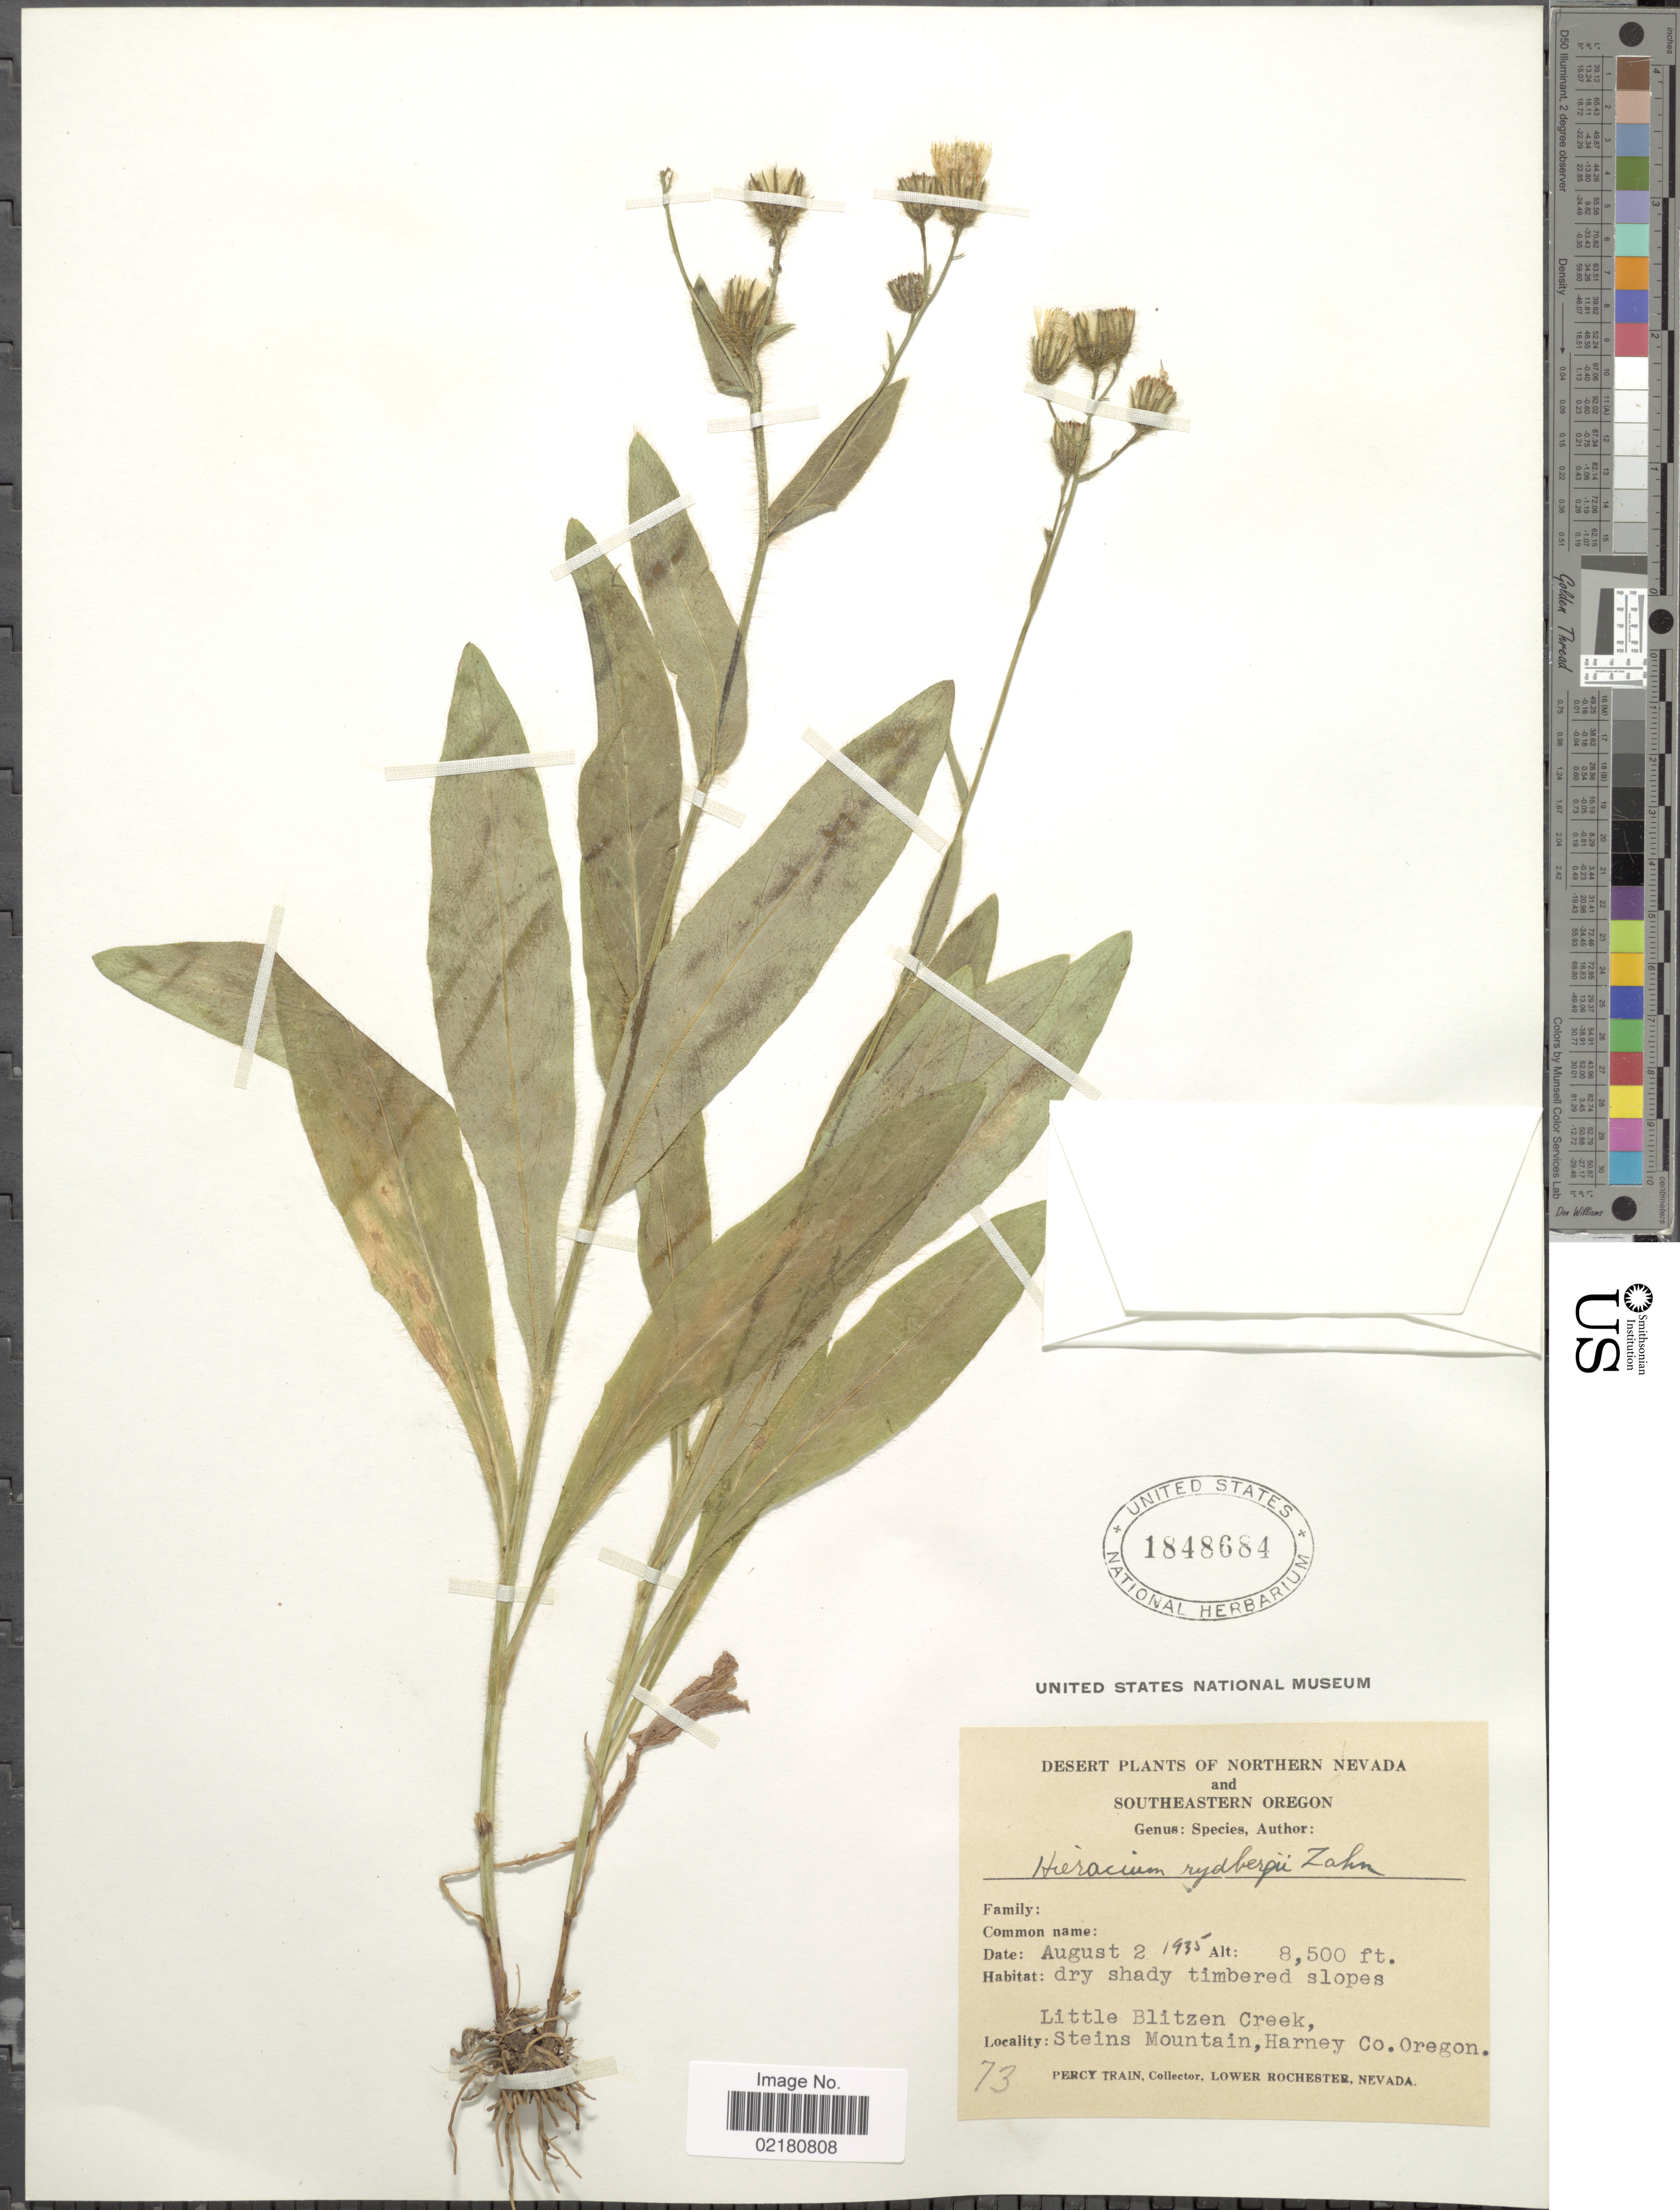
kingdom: Plantae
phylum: Tracheophyta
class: Magnoliopsida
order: Asterales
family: Asteraceae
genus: Hieracium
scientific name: Hieracium rydbergii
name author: Zahn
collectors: P. Train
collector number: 37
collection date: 1995-08-02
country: United States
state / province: Oregon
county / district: Harney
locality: Southeastern Oregon, Little Blitzen Creek, Steins Mountain, Harney Co. Oregon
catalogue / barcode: US 1848684